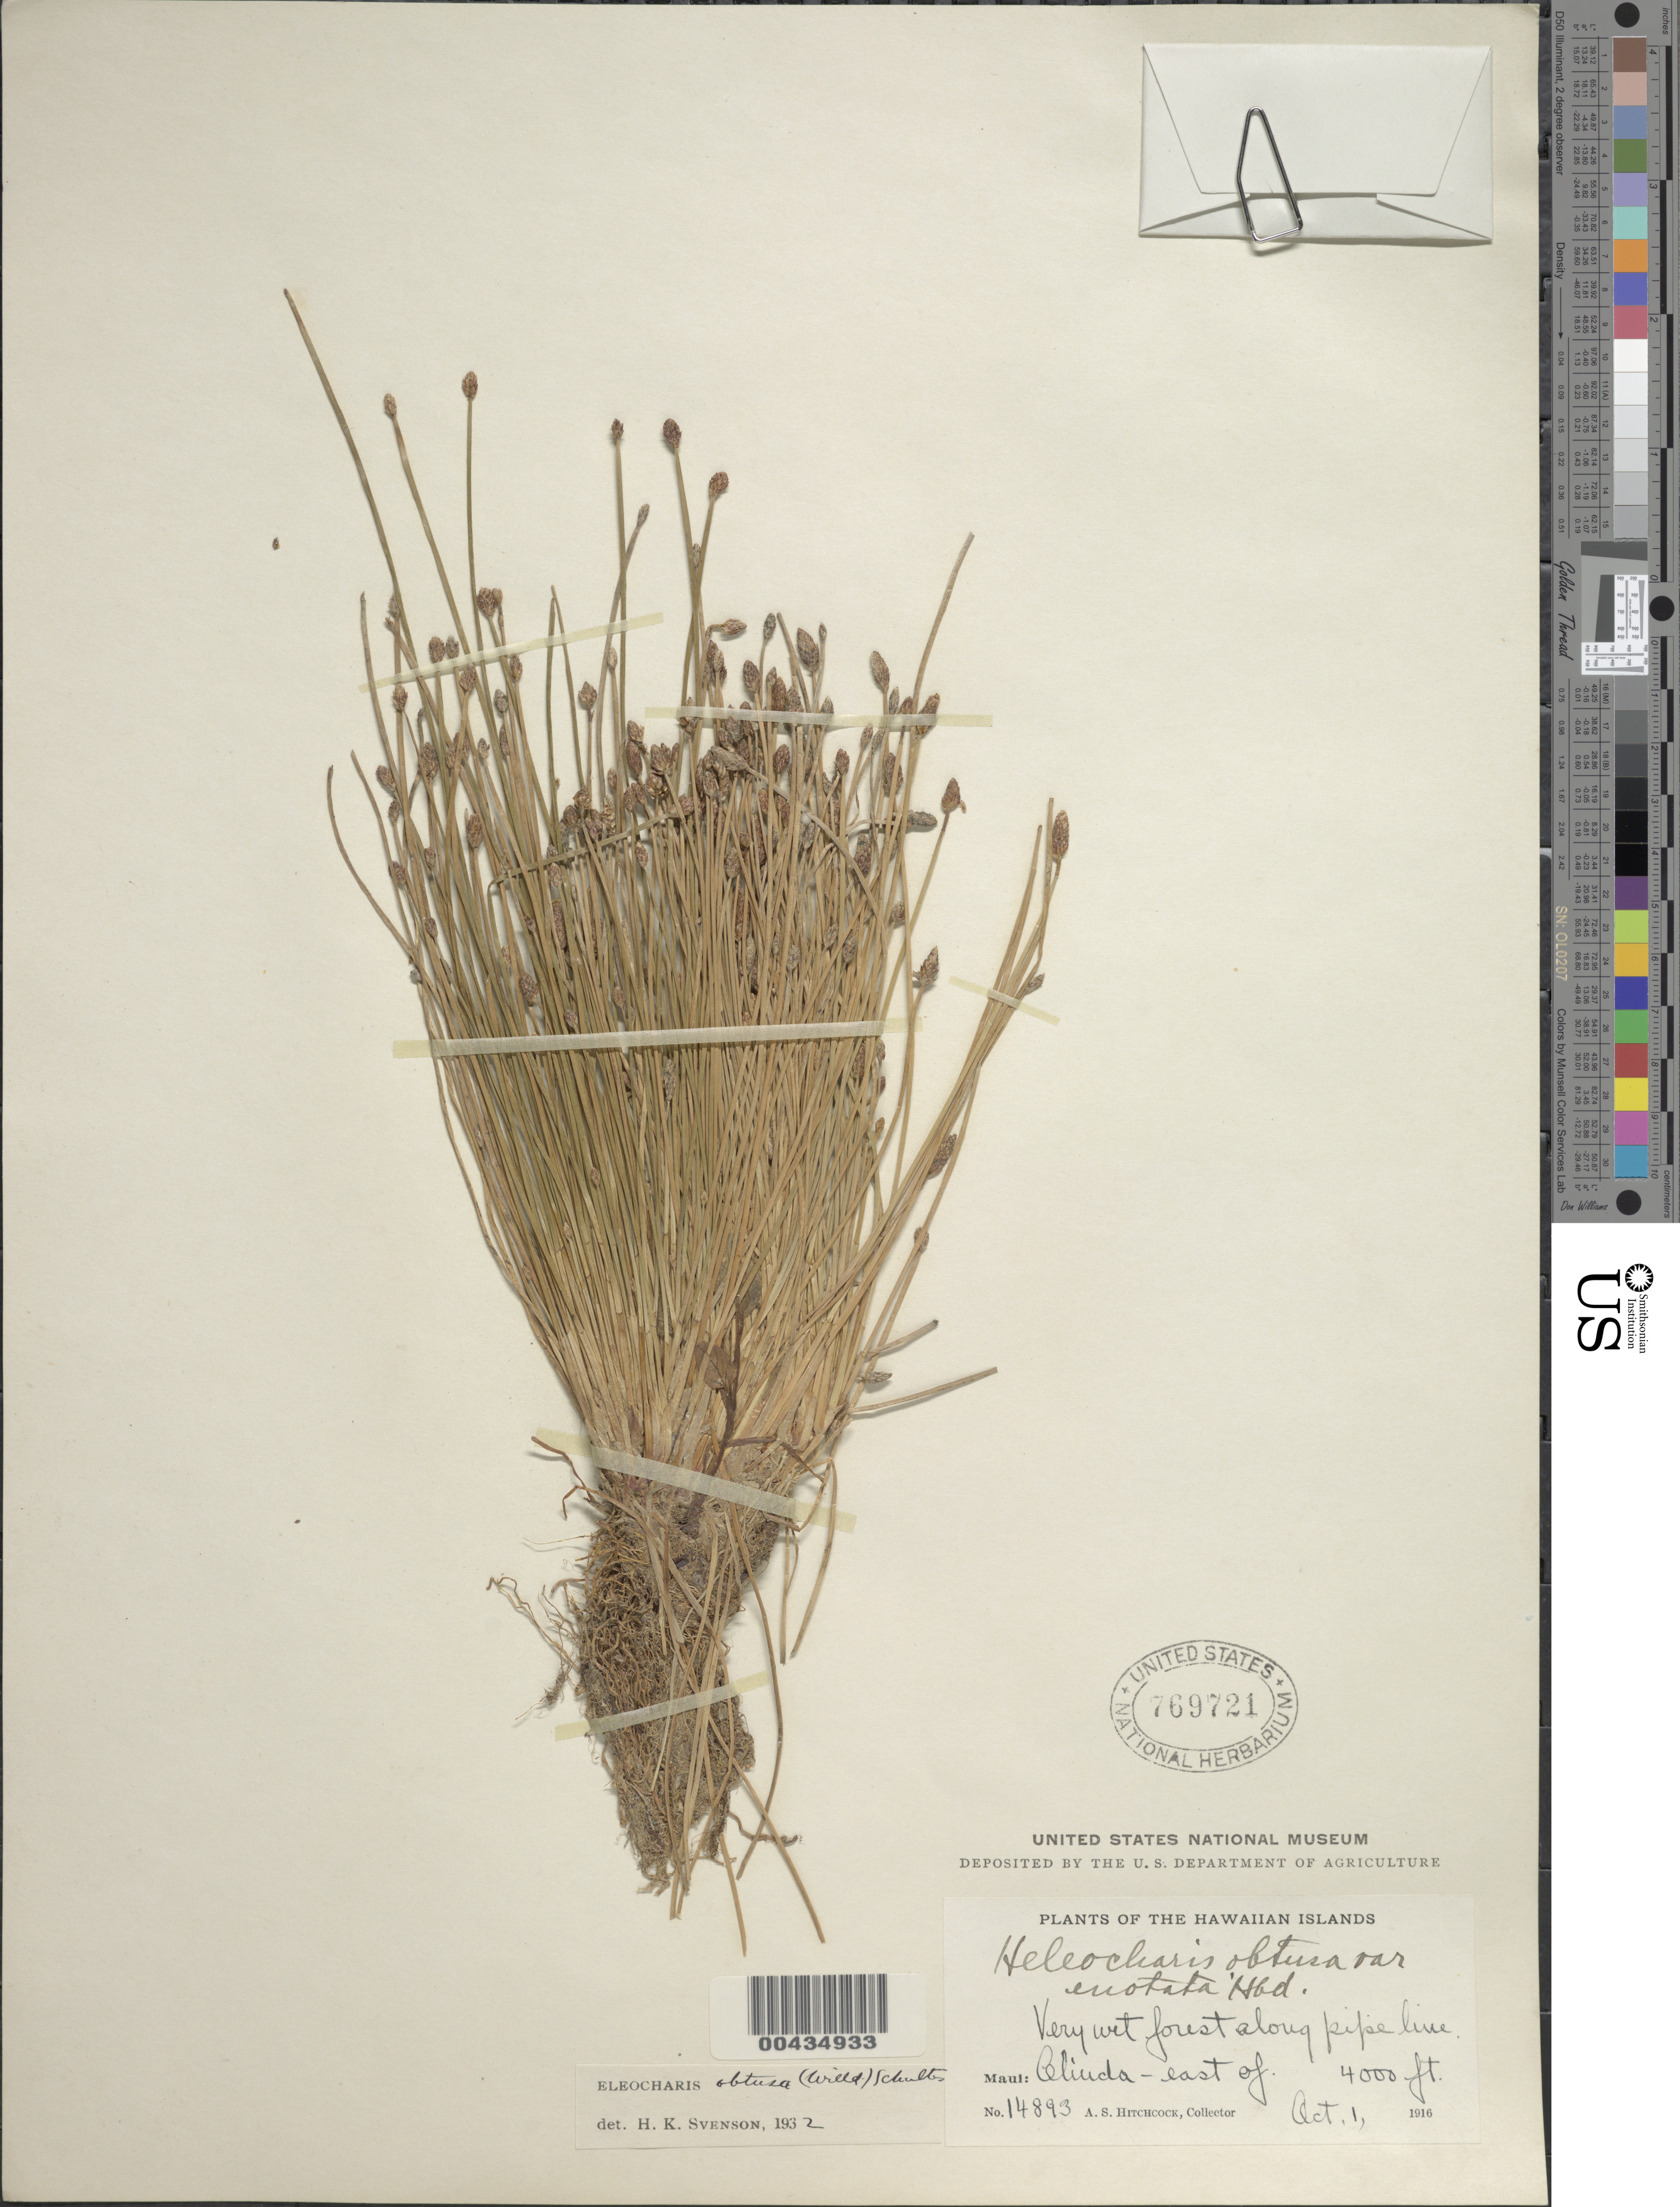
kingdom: Plantae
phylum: Tracheophyta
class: Liliopsida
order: Poales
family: Cyperaceae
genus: Eleocharis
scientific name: Eleocharis obtusa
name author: (Willd.) Schult.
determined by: Svenson, Henry K.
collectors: A. S. Hitchcock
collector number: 14893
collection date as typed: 1 Oct 1916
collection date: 1916-10-01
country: United States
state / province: Hawaii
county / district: Maui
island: Maui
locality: Olinda - east of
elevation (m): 1219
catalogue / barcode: US 769721